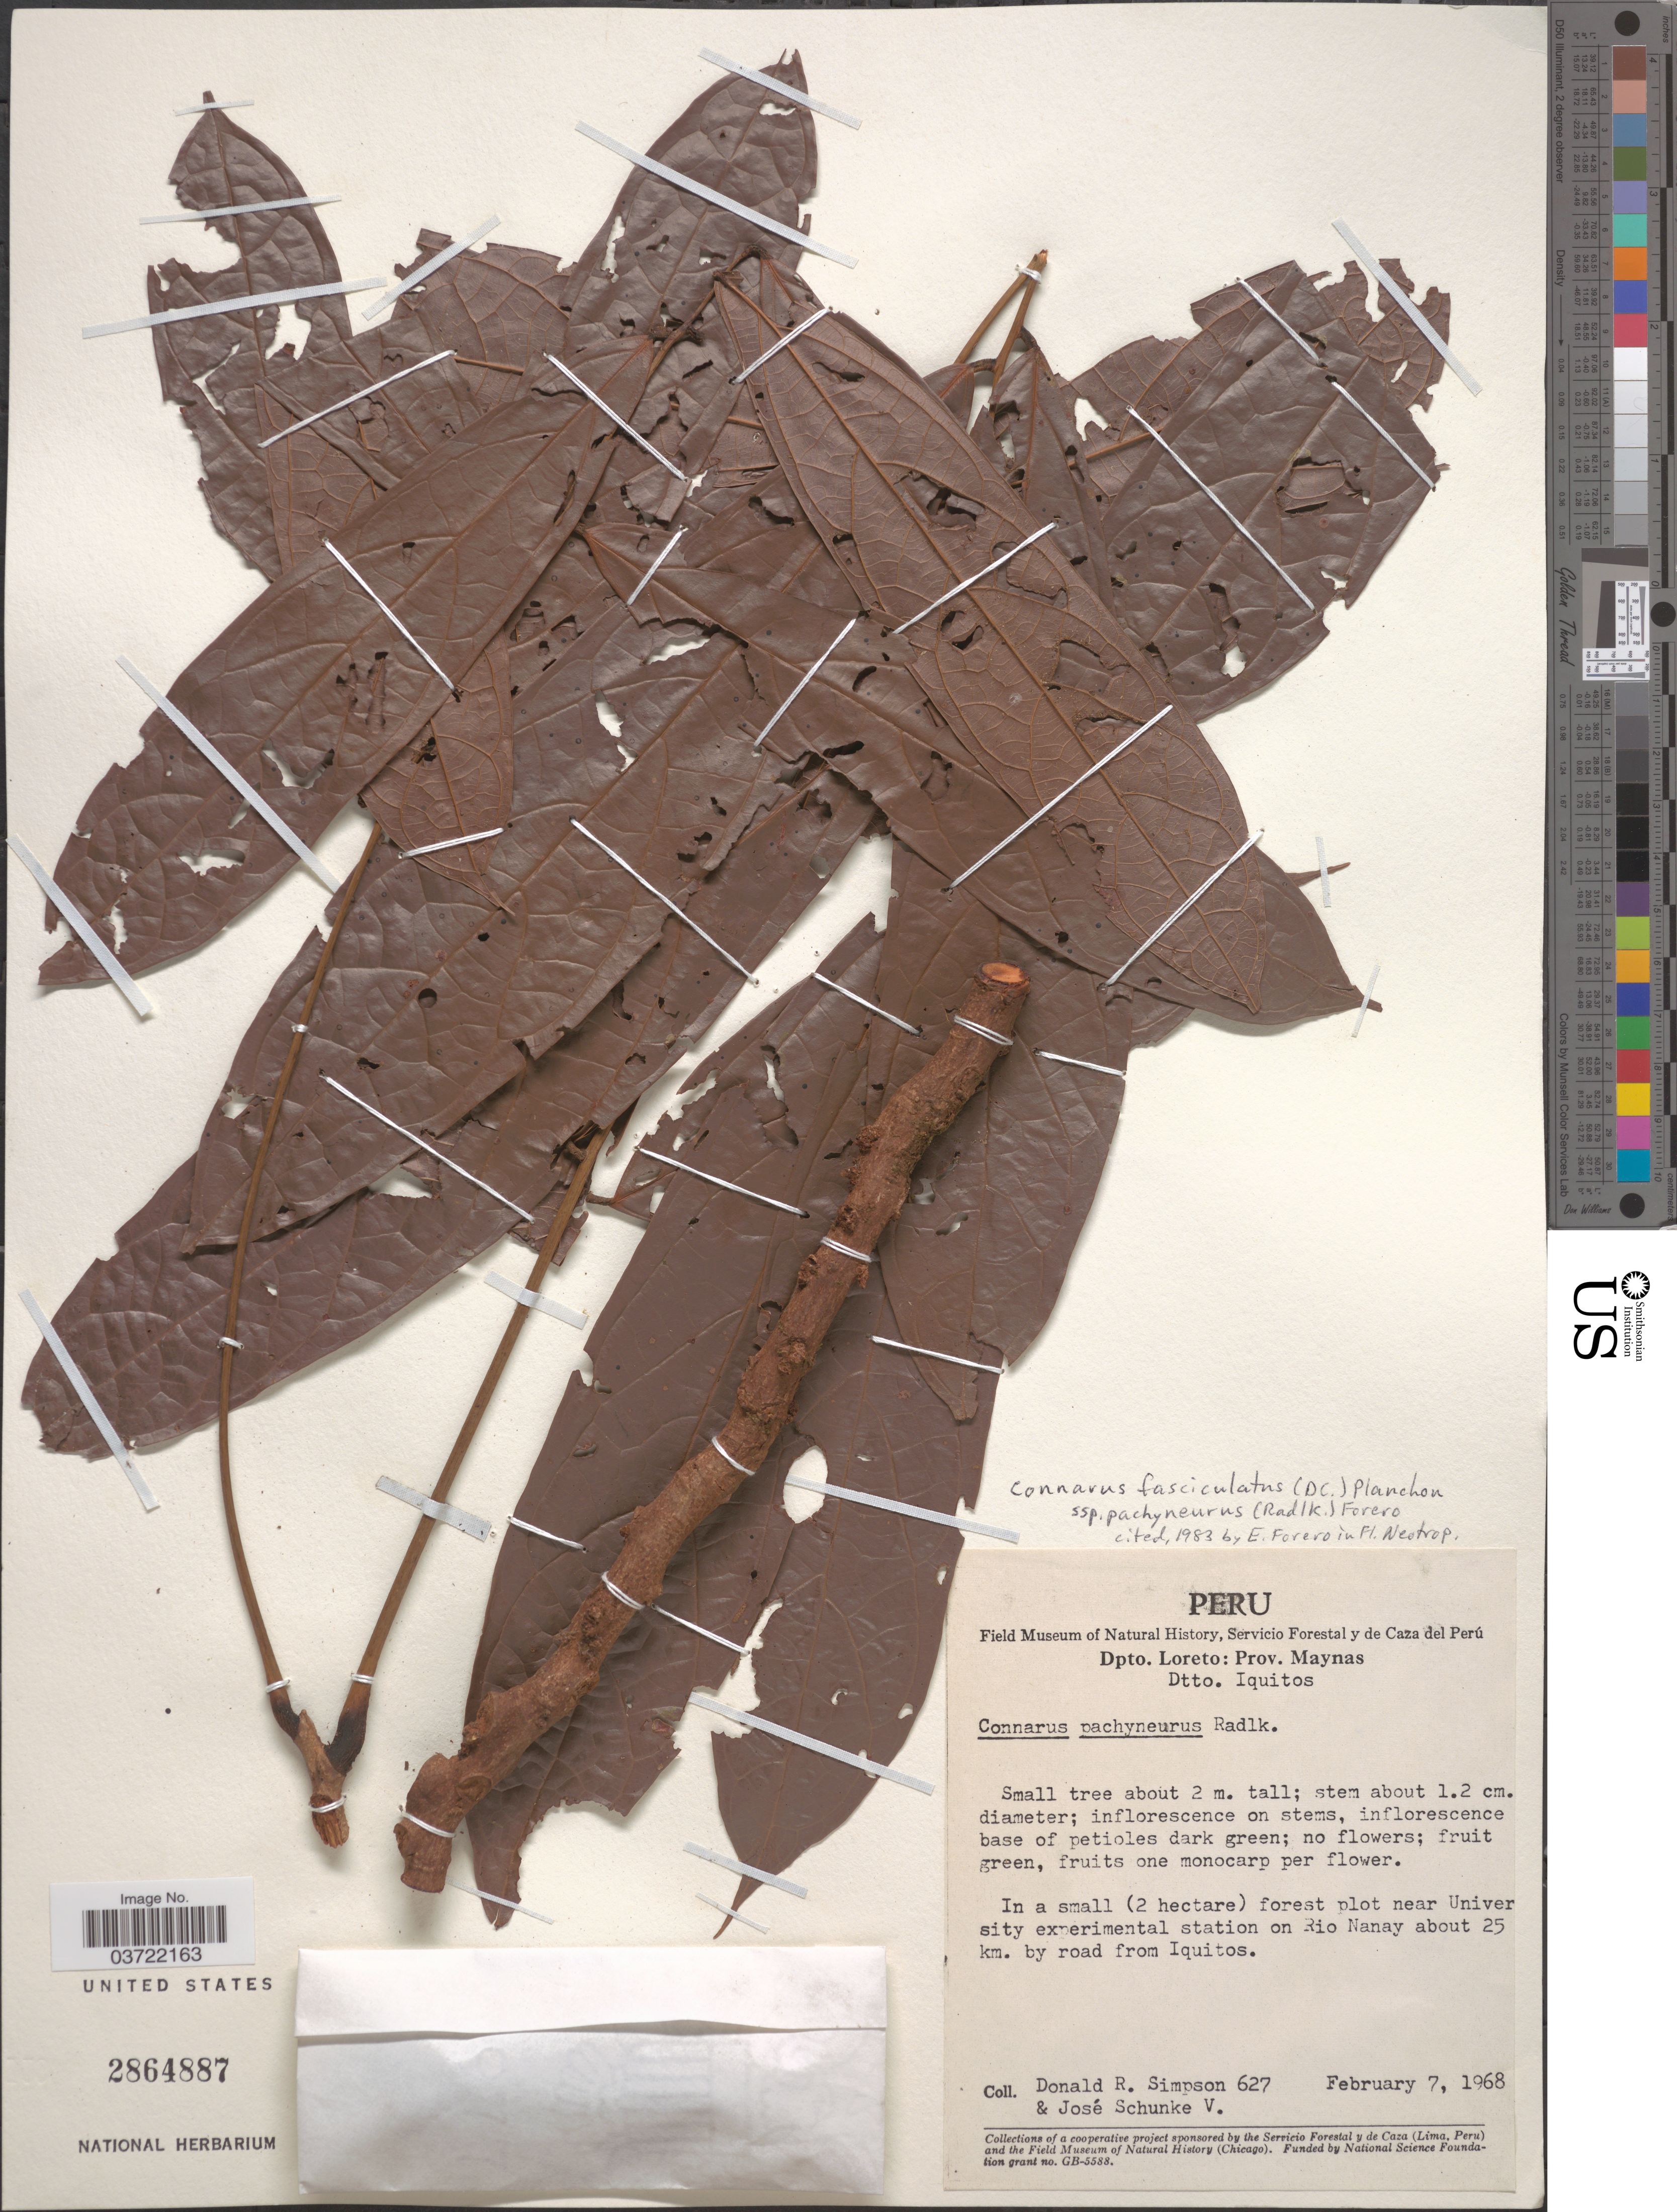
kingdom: Plantae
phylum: Tracheophyta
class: Magnoliopsida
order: Oxalidales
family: Connaraceae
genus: Connarus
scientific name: Connarus fasciculatus subsp. pachyneurus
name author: (Radlk.) Forero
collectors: D. R. Simpson & J. Schunke Vigo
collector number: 627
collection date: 1968-02-07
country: Peru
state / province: Loreto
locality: Dpto. Loreto: Prov. Maynas, Dtto. Iquitos. In a small (2 hectare) forest plot near University experimental station on Rio Nanay about 25 km. by road from Iquitos.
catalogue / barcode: US 2864887